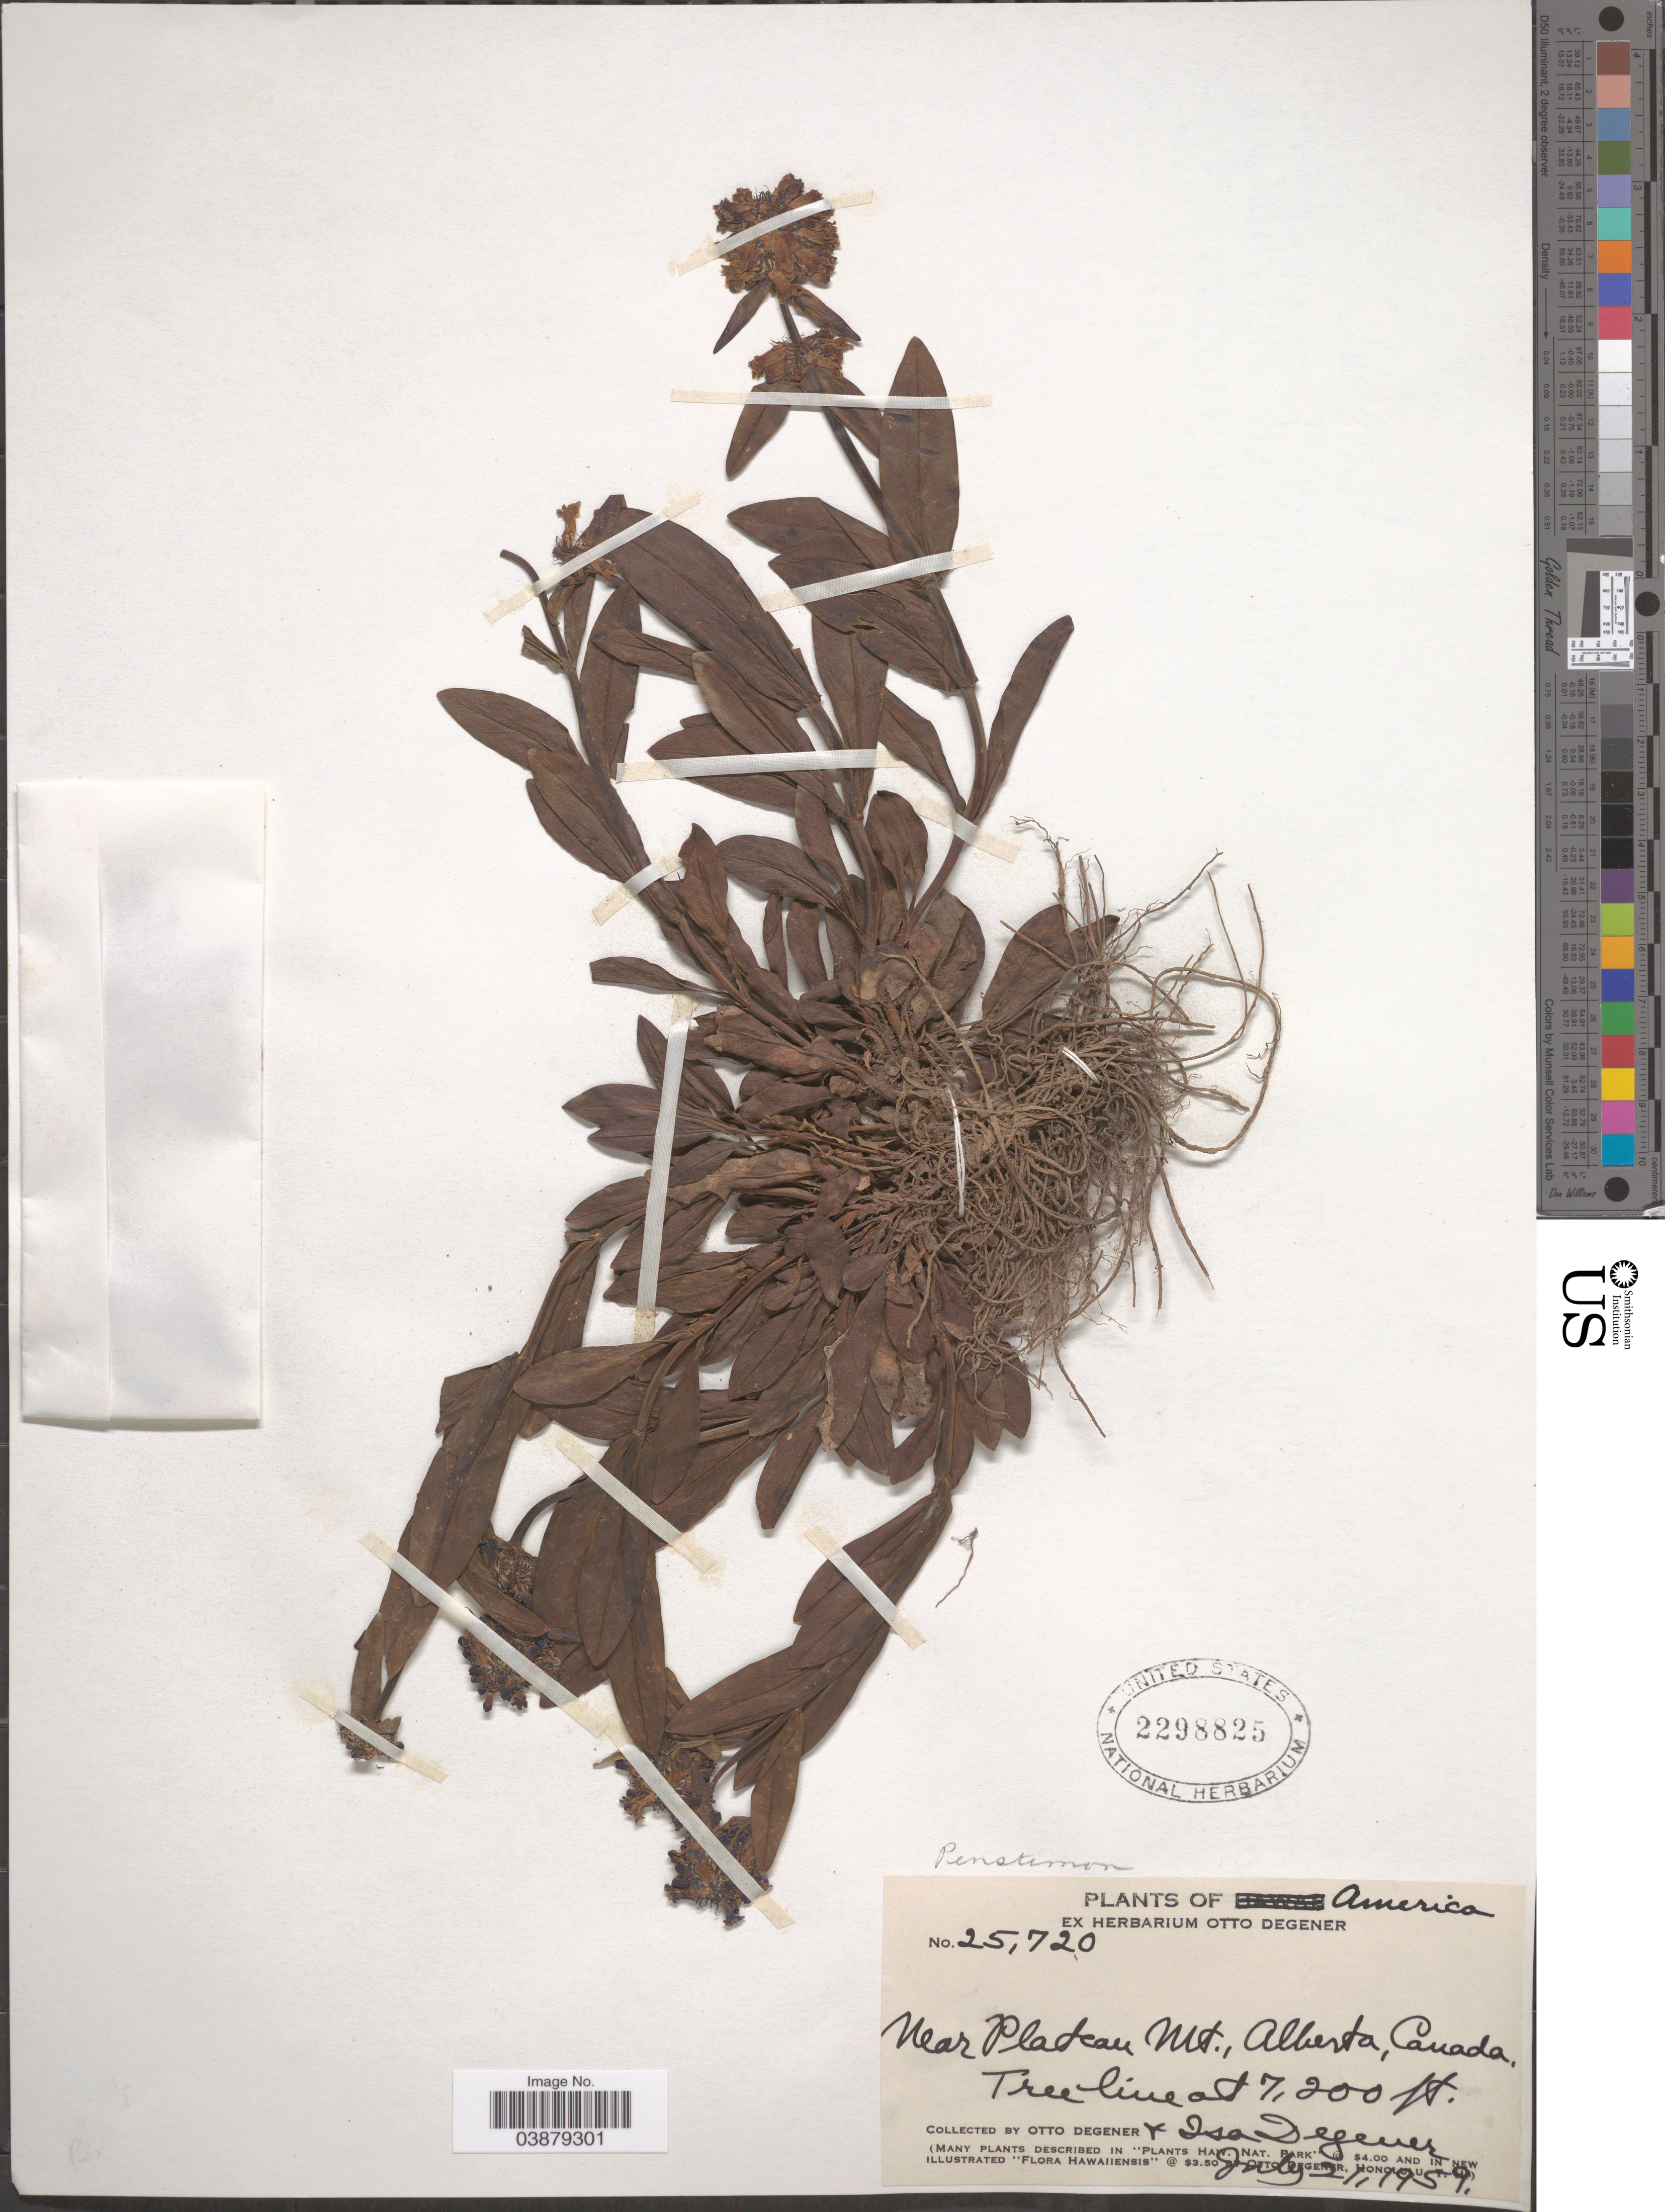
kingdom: Plantae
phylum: Tracheophyta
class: Magnoliopsida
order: Lamiales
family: Plantaginaceae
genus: Penstemon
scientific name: Penstemon sp.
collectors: O. Degener & I. Degener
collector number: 25720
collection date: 1959-07-21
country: Canada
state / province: Alberta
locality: Near Plateau Mt., Alberta.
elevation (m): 2195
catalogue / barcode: US 2298825